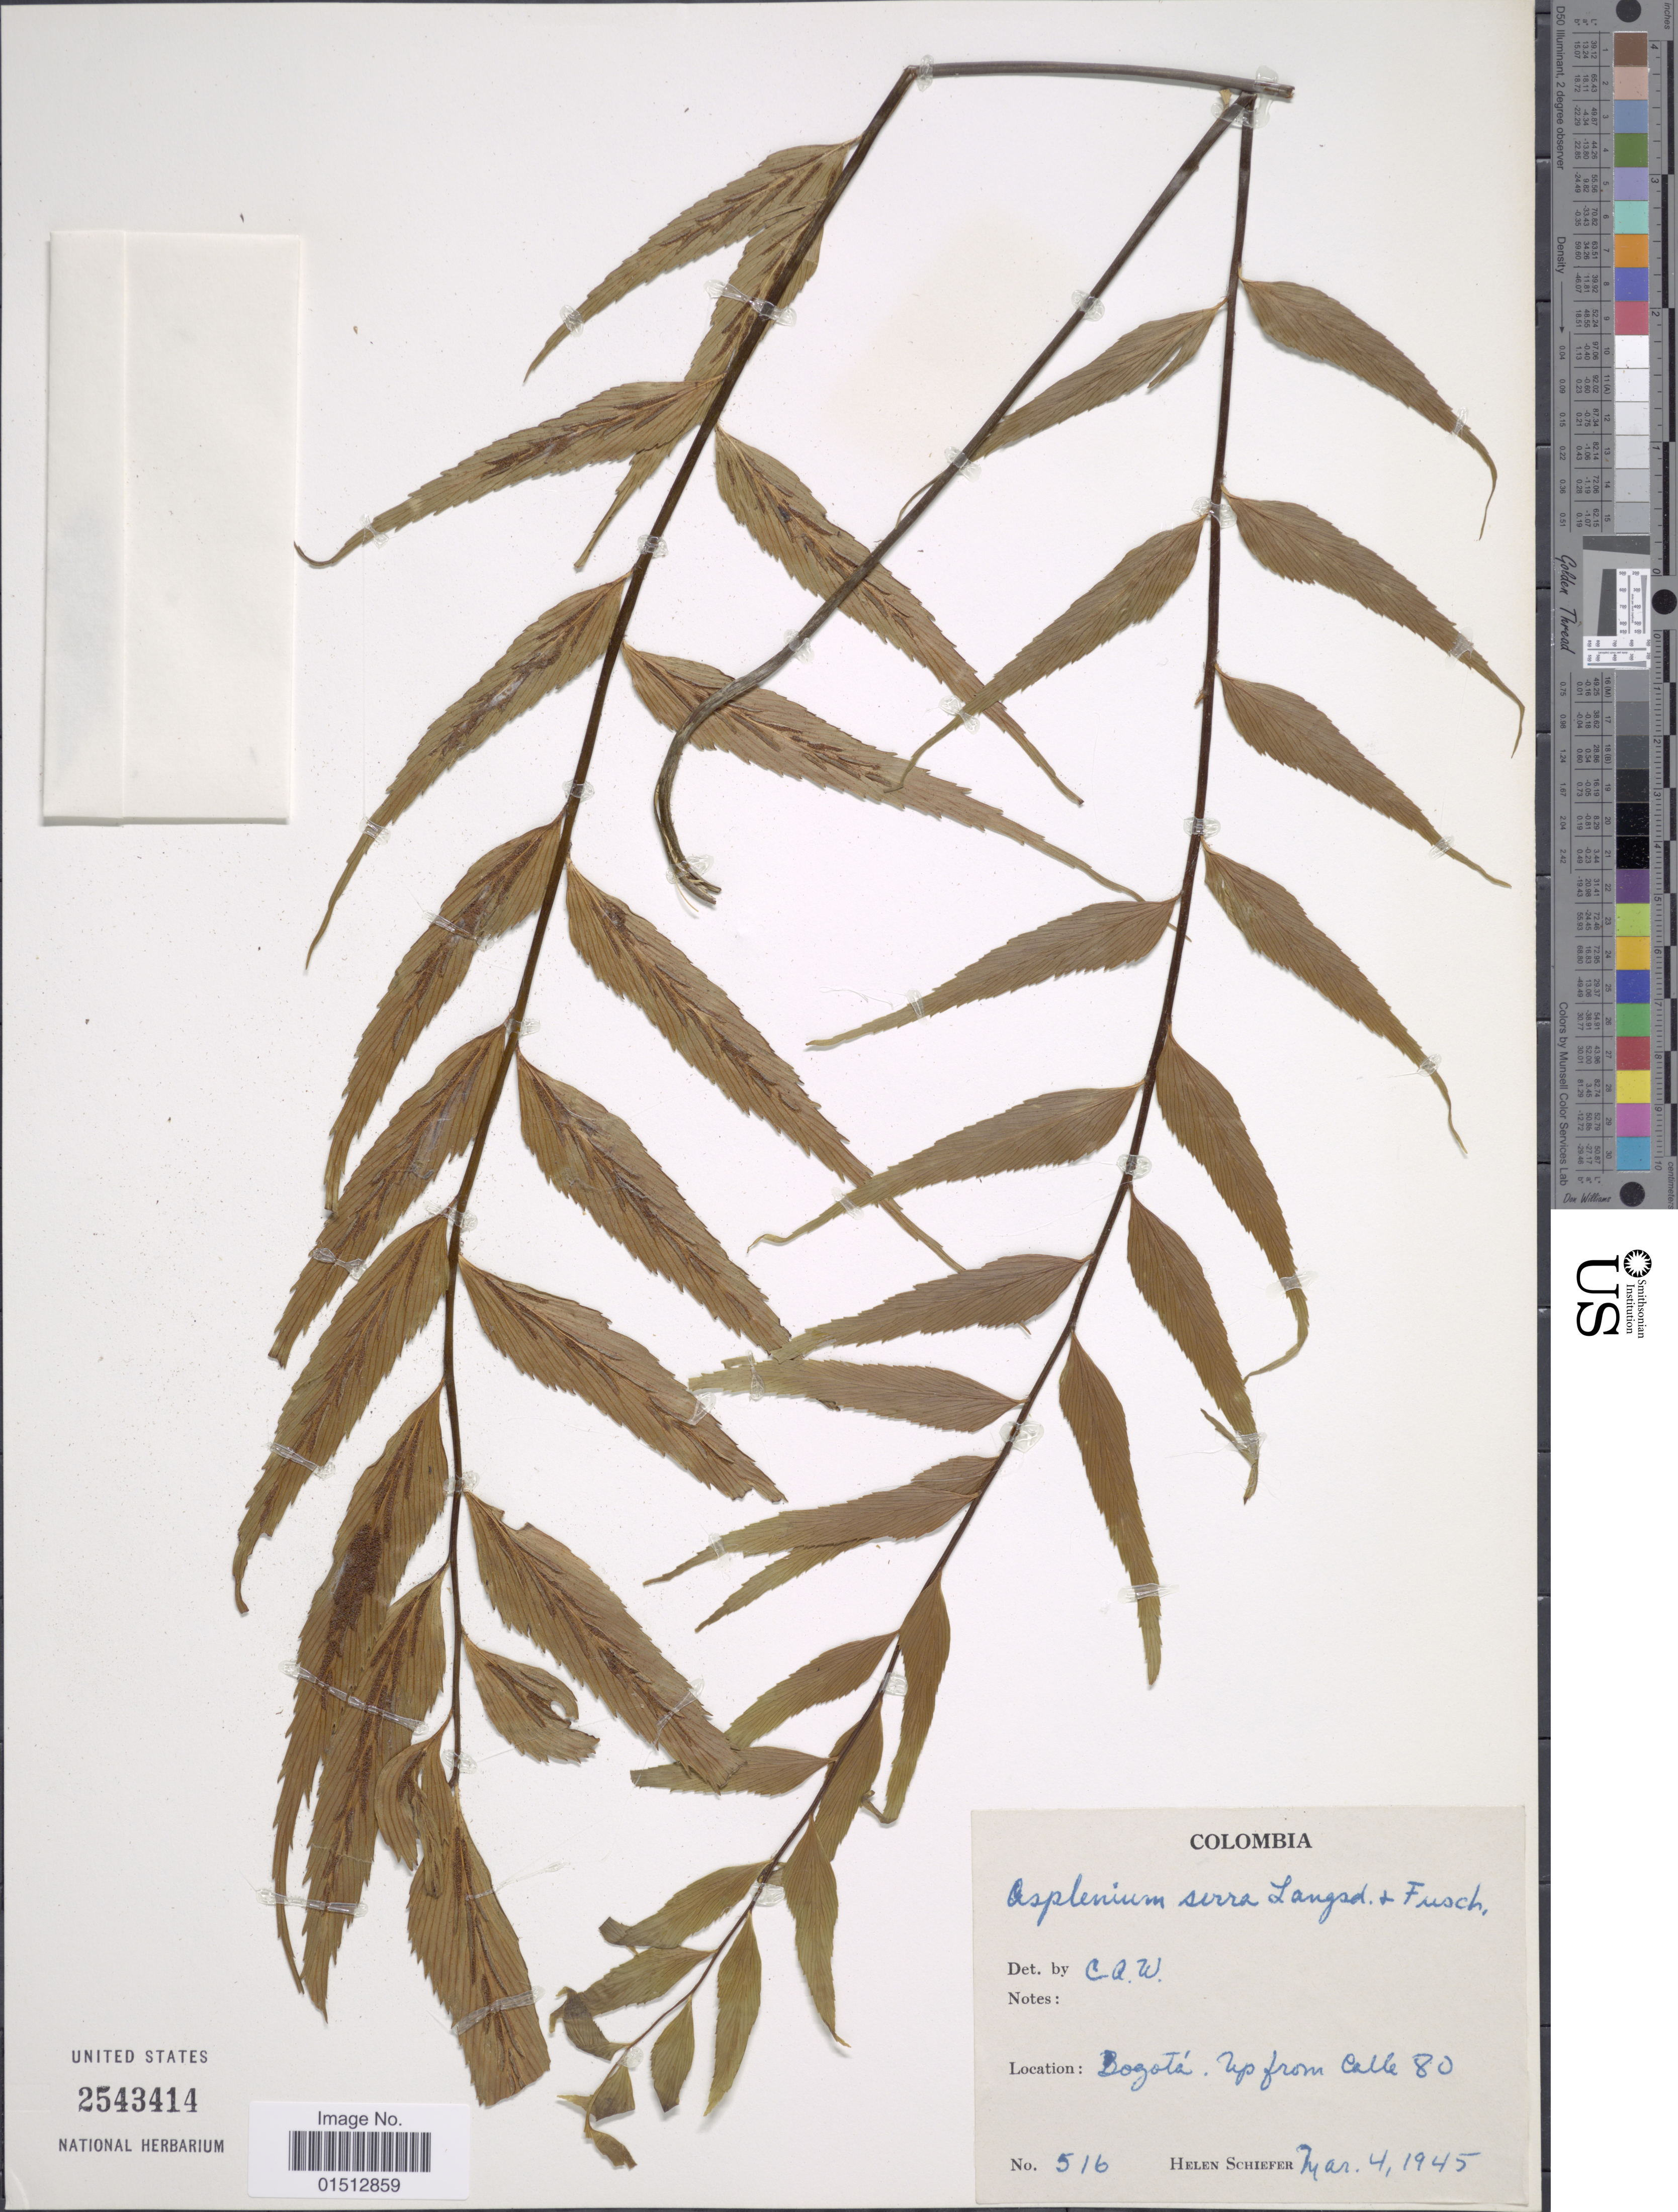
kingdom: Plantae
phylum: Tracheophyta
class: Polypodiopsida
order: Polypodiales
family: Aspleniaceae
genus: Asplenium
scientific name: Asplenium serra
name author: Langsd. & Fisch.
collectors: H. Schiefer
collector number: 516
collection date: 1945-03-04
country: Colombia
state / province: Bogota D.C.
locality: Colombia, Bogota, Up from Calle 80.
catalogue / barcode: US 2543414